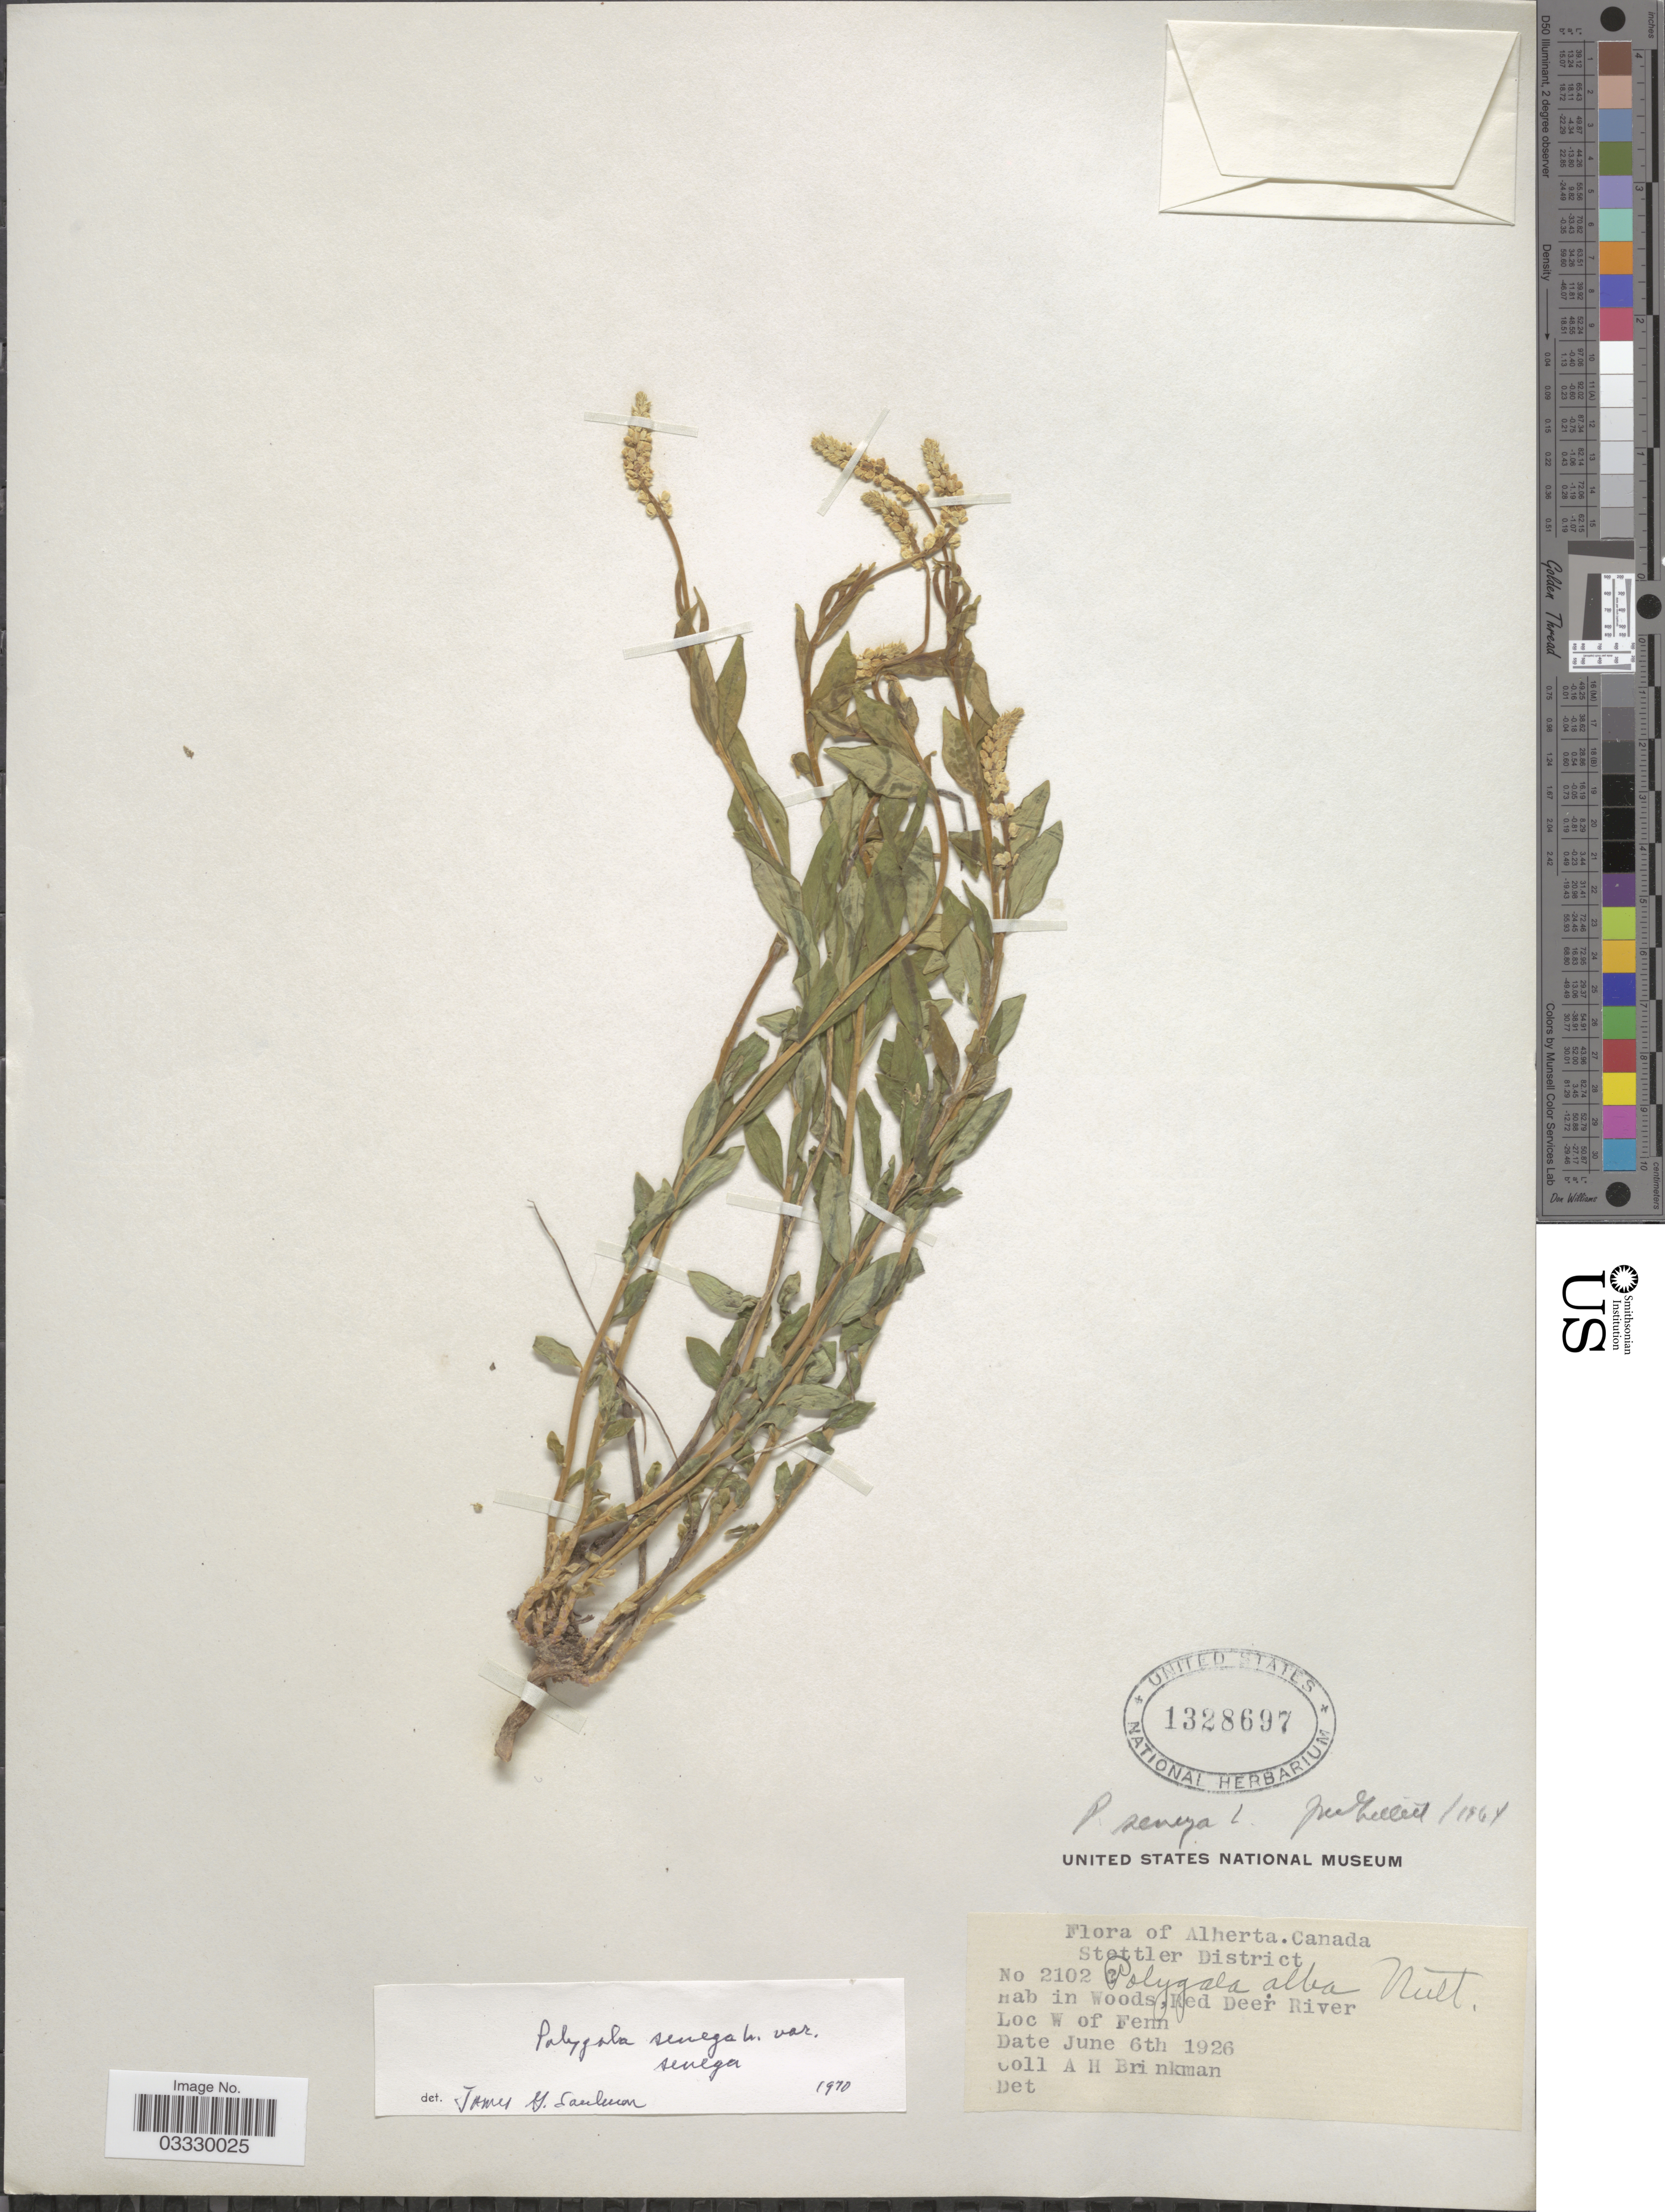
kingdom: Plantae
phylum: Tracheophyta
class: Magnoliopsida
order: Fabales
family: Polygalaceae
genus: Polygala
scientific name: Polygala ambigua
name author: Nutt.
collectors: A. Brinkman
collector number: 2102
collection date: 1926-06-06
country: Canada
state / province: Alberta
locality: Stettler District. Red Deer River. W. of Fenn.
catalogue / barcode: US 1328697